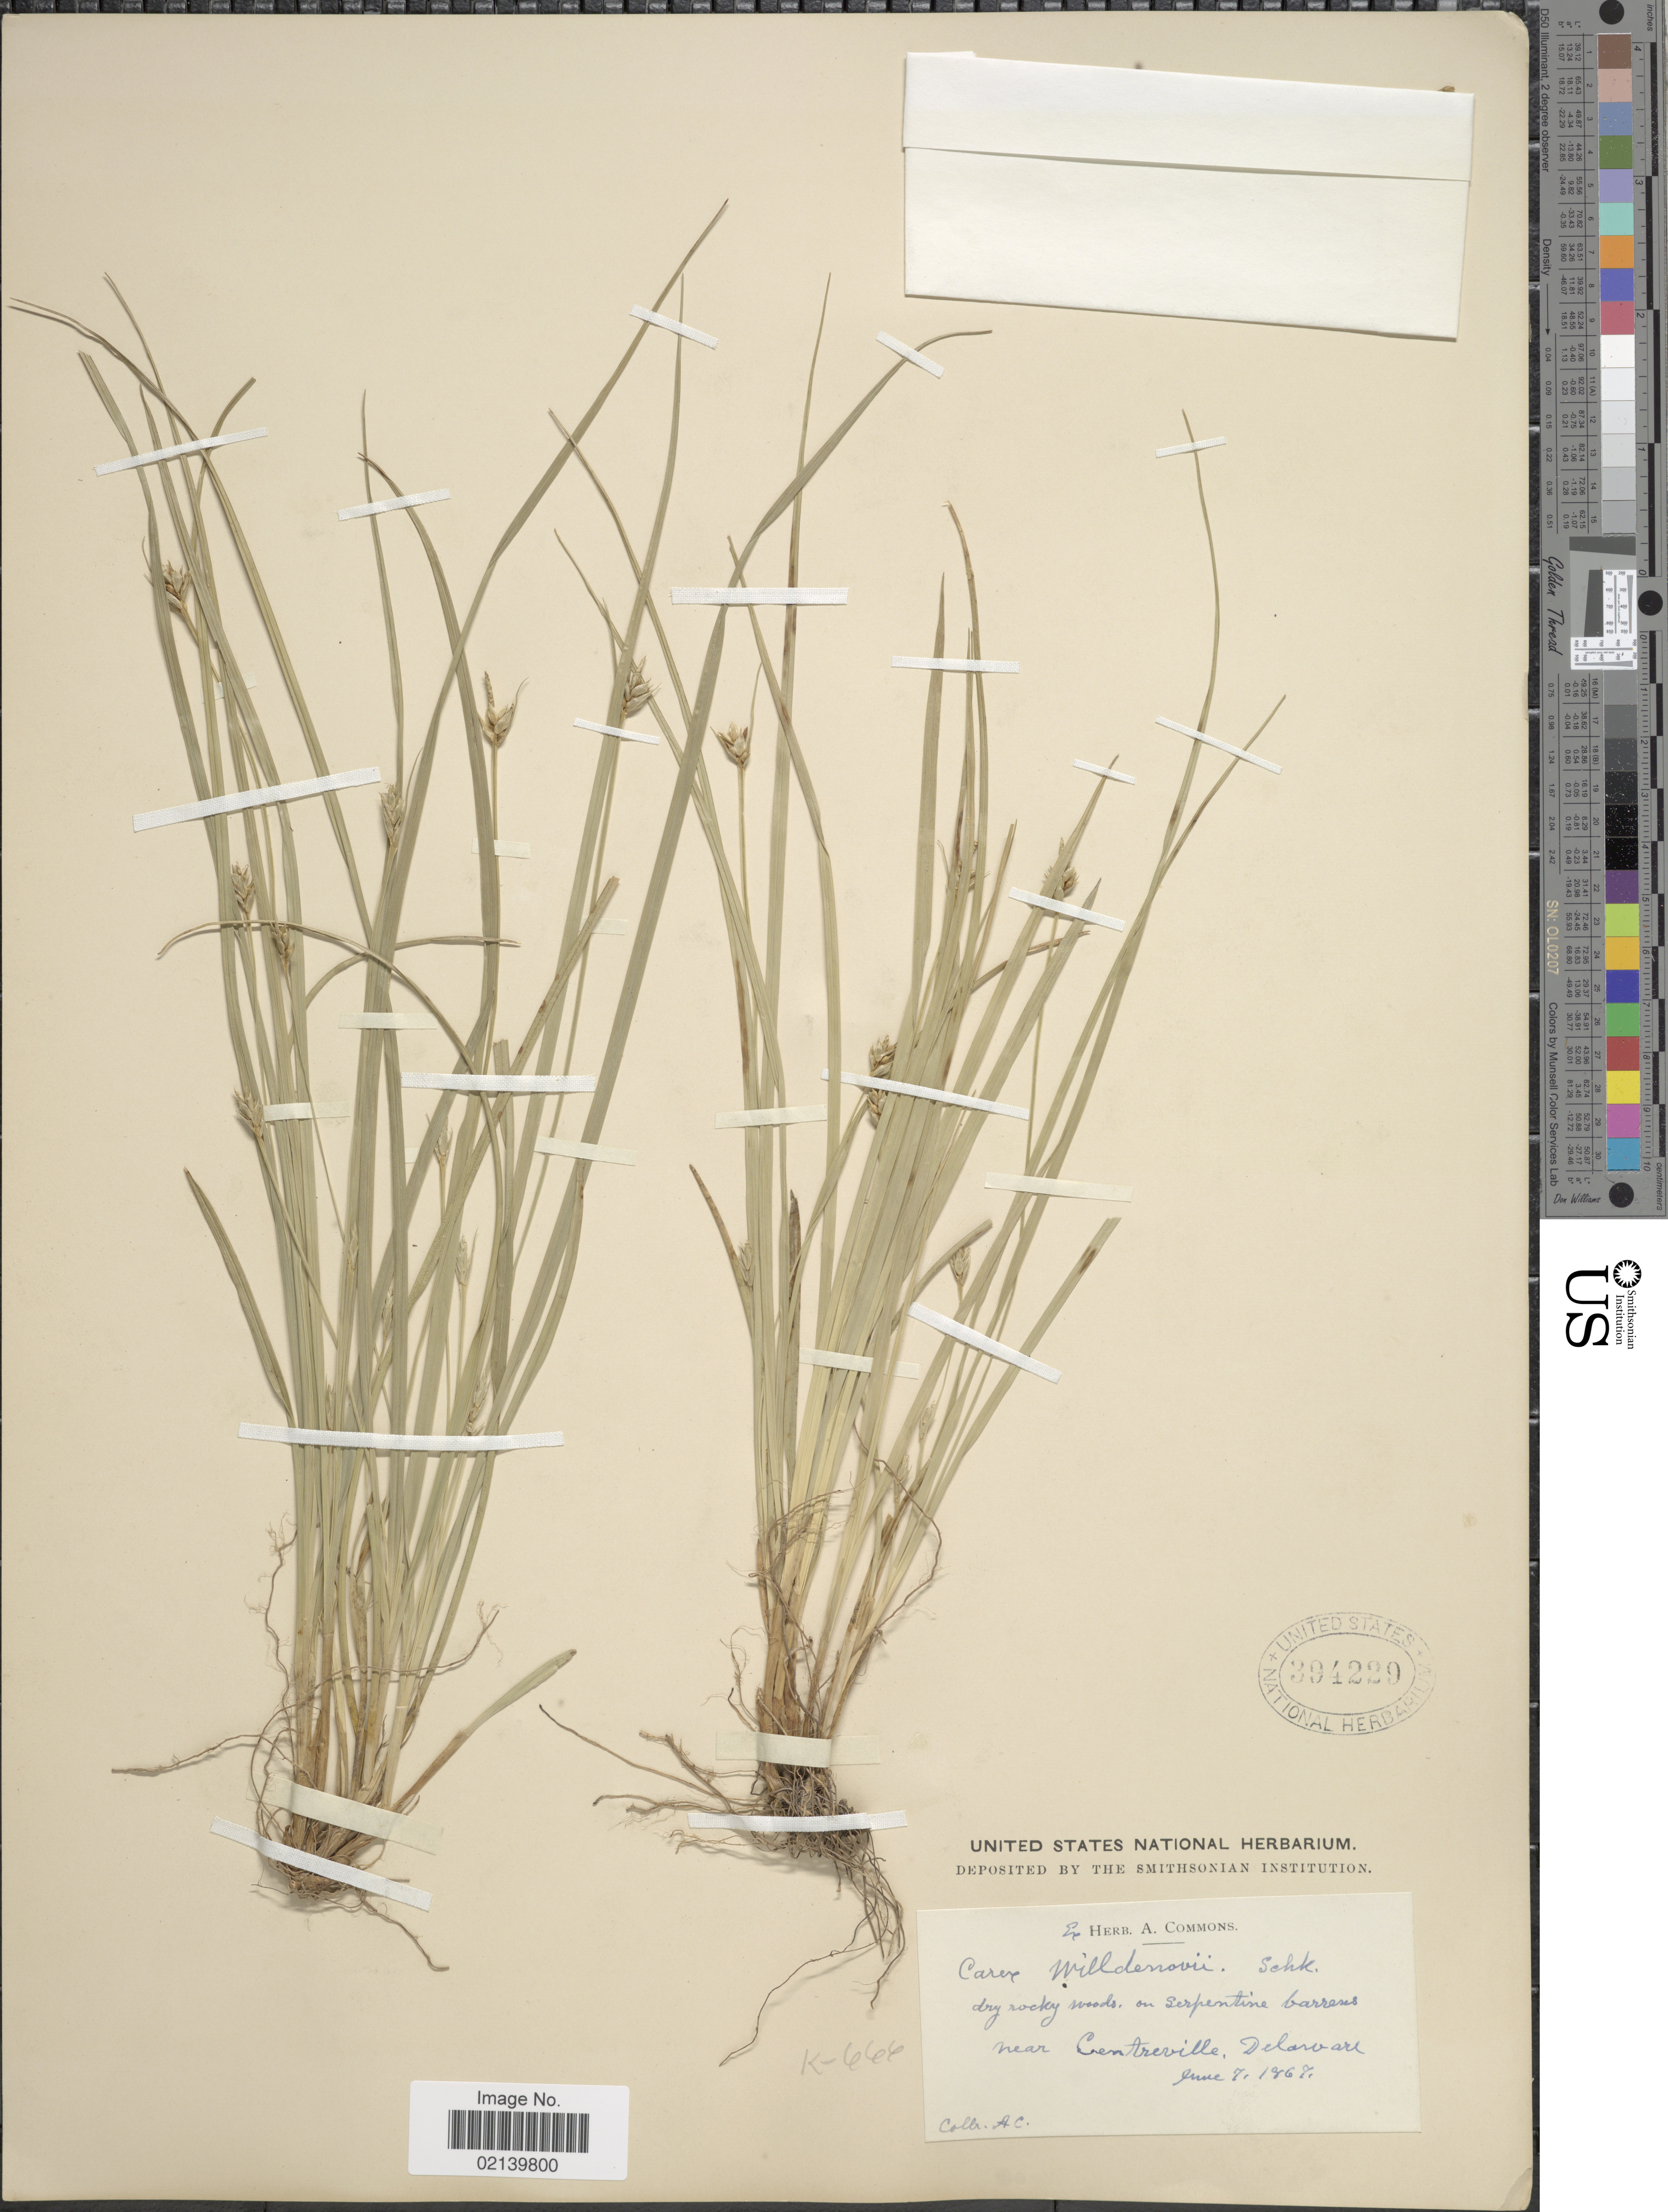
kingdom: Plantae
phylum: Tracheophyta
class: Liliopsida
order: Poales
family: Cyperaceae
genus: Carex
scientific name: Carex willdenowii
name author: Willd.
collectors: A. Commons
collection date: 1867-06-07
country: United States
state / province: Delaware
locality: Near Crentreville, Delaware.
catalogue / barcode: US 394229